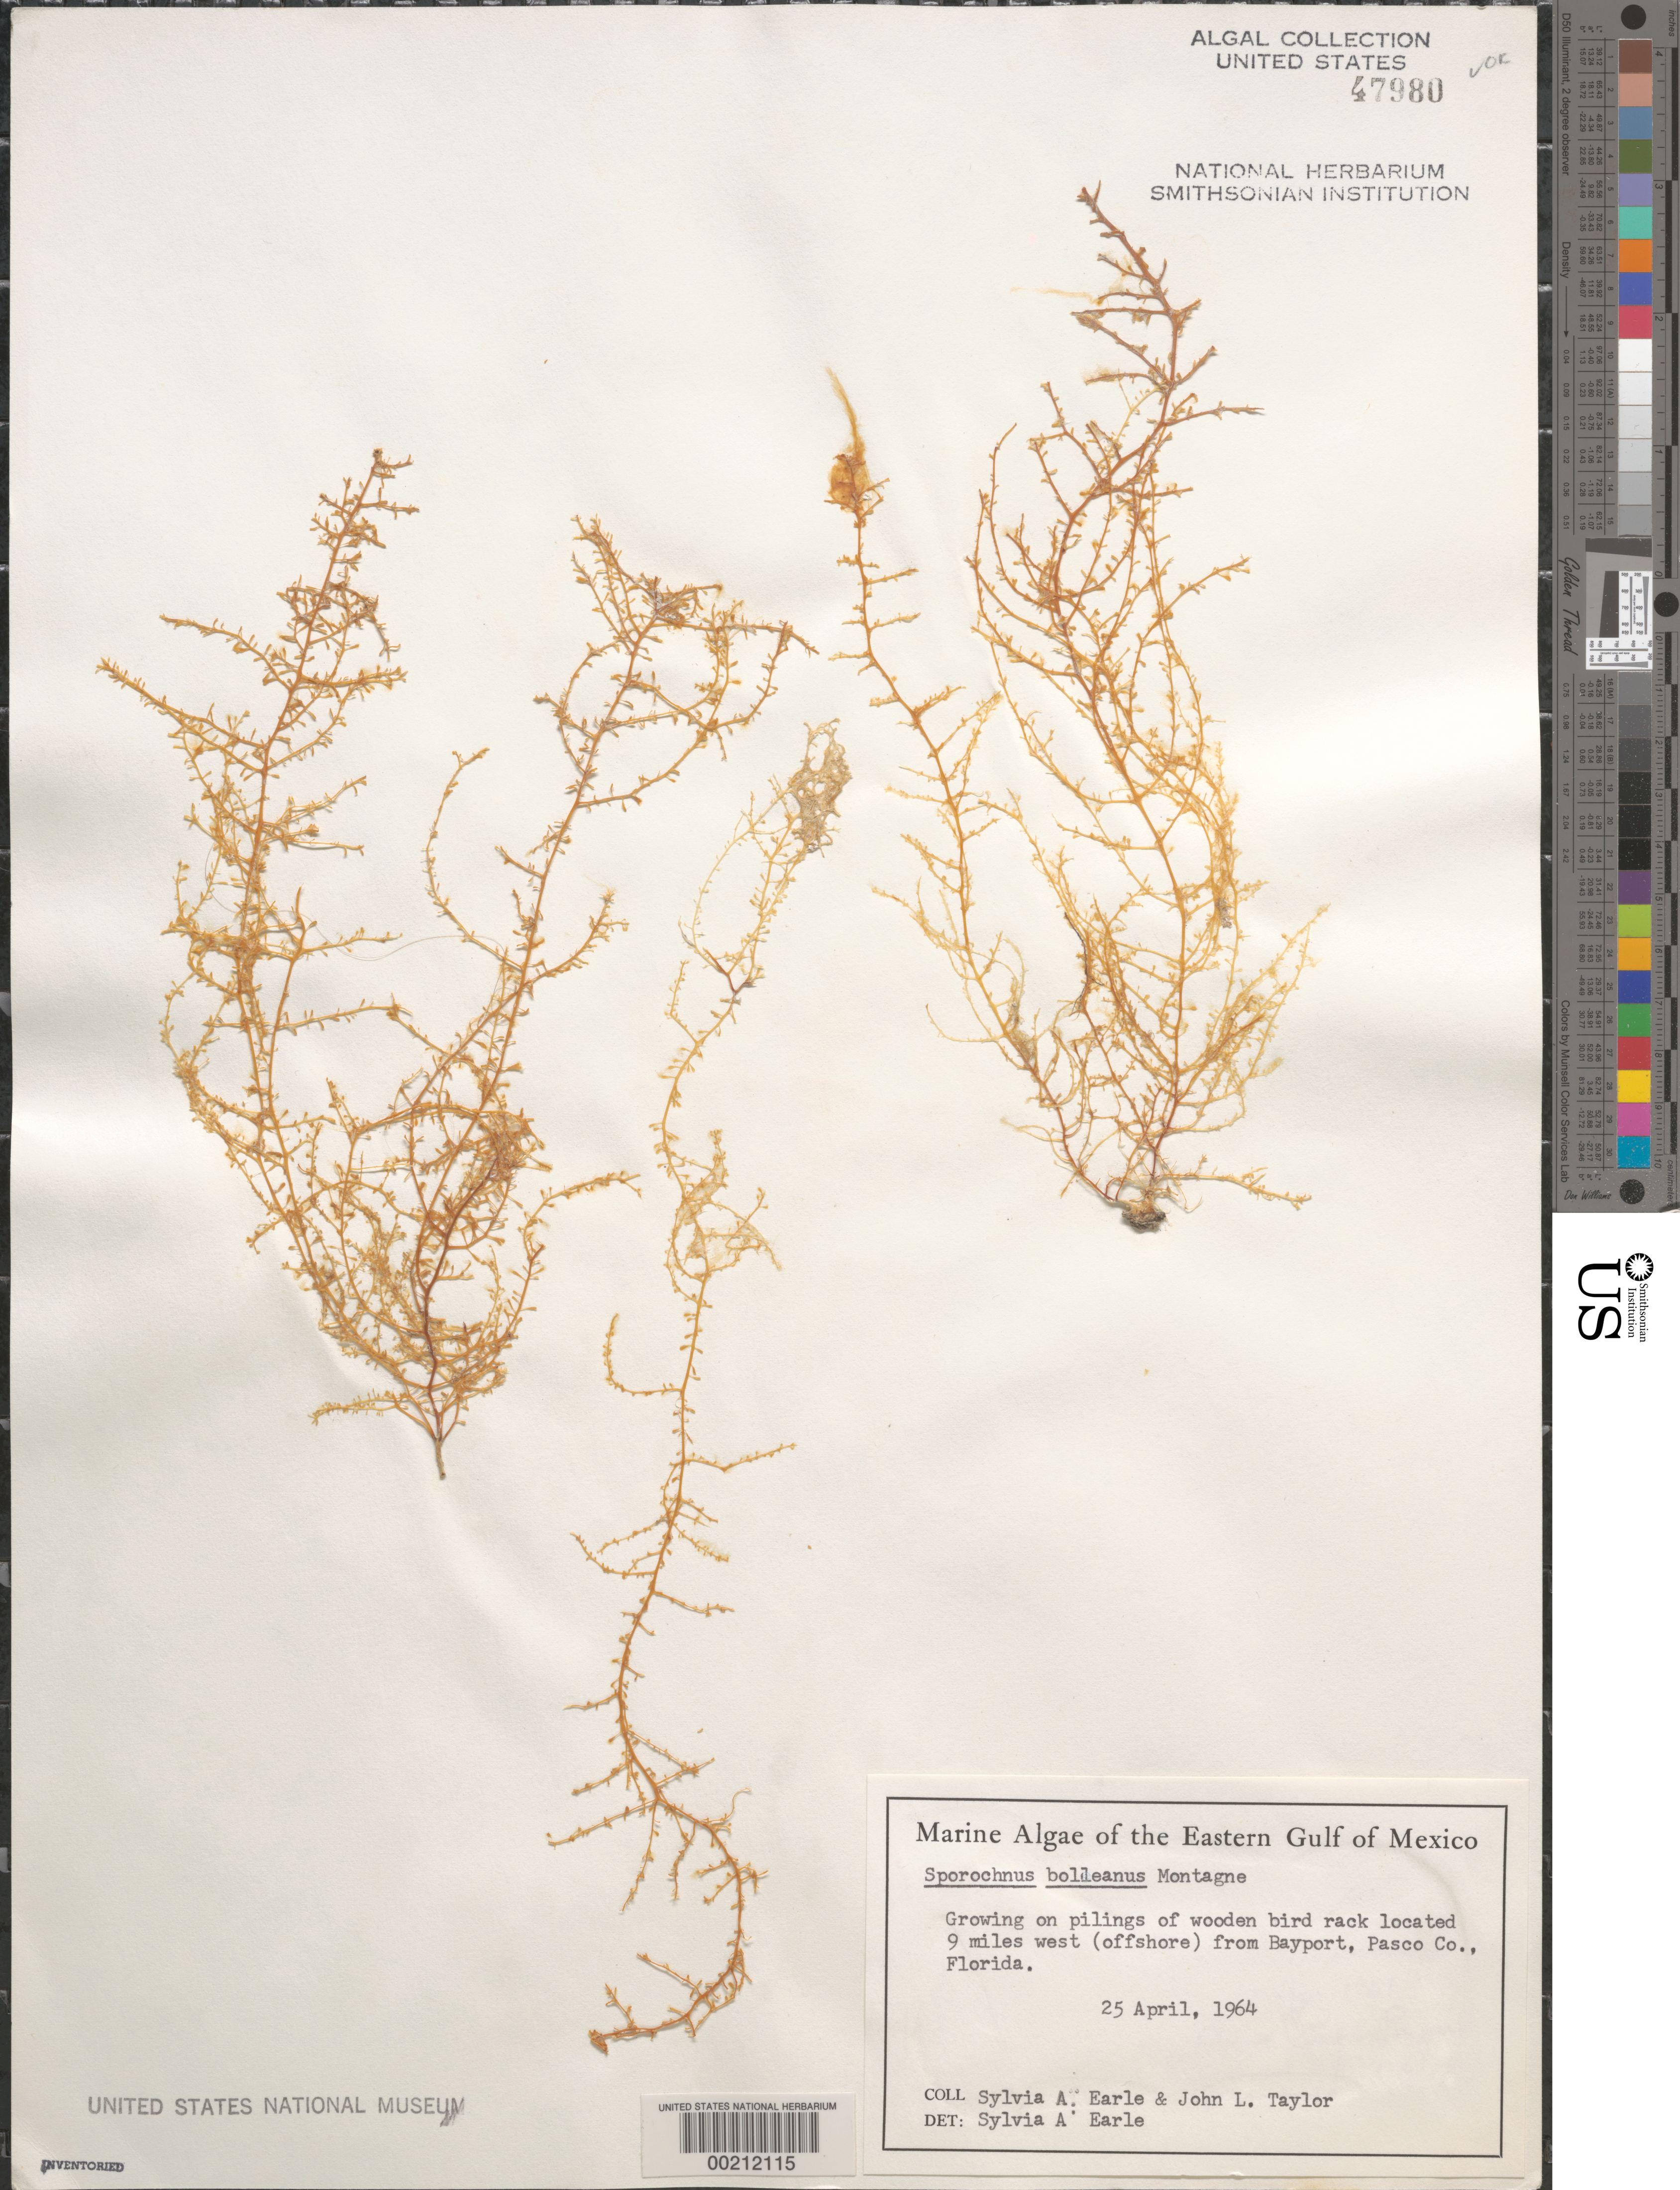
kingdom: Chromista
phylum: Ochrophyta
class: Phaeophyceae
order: Sporochnales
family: Sporochnaceae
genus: Sporochnus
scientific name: Sporochnus bolleanus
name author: Mont.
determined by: Earle, S. A.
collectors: S. A. Earle & J. L. Taylor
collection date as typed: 25 Apr 1964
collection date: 1964-04-25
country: United States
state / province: Florida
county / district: Hernando County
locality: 9 miles west of Bayport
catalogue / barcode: US 47980